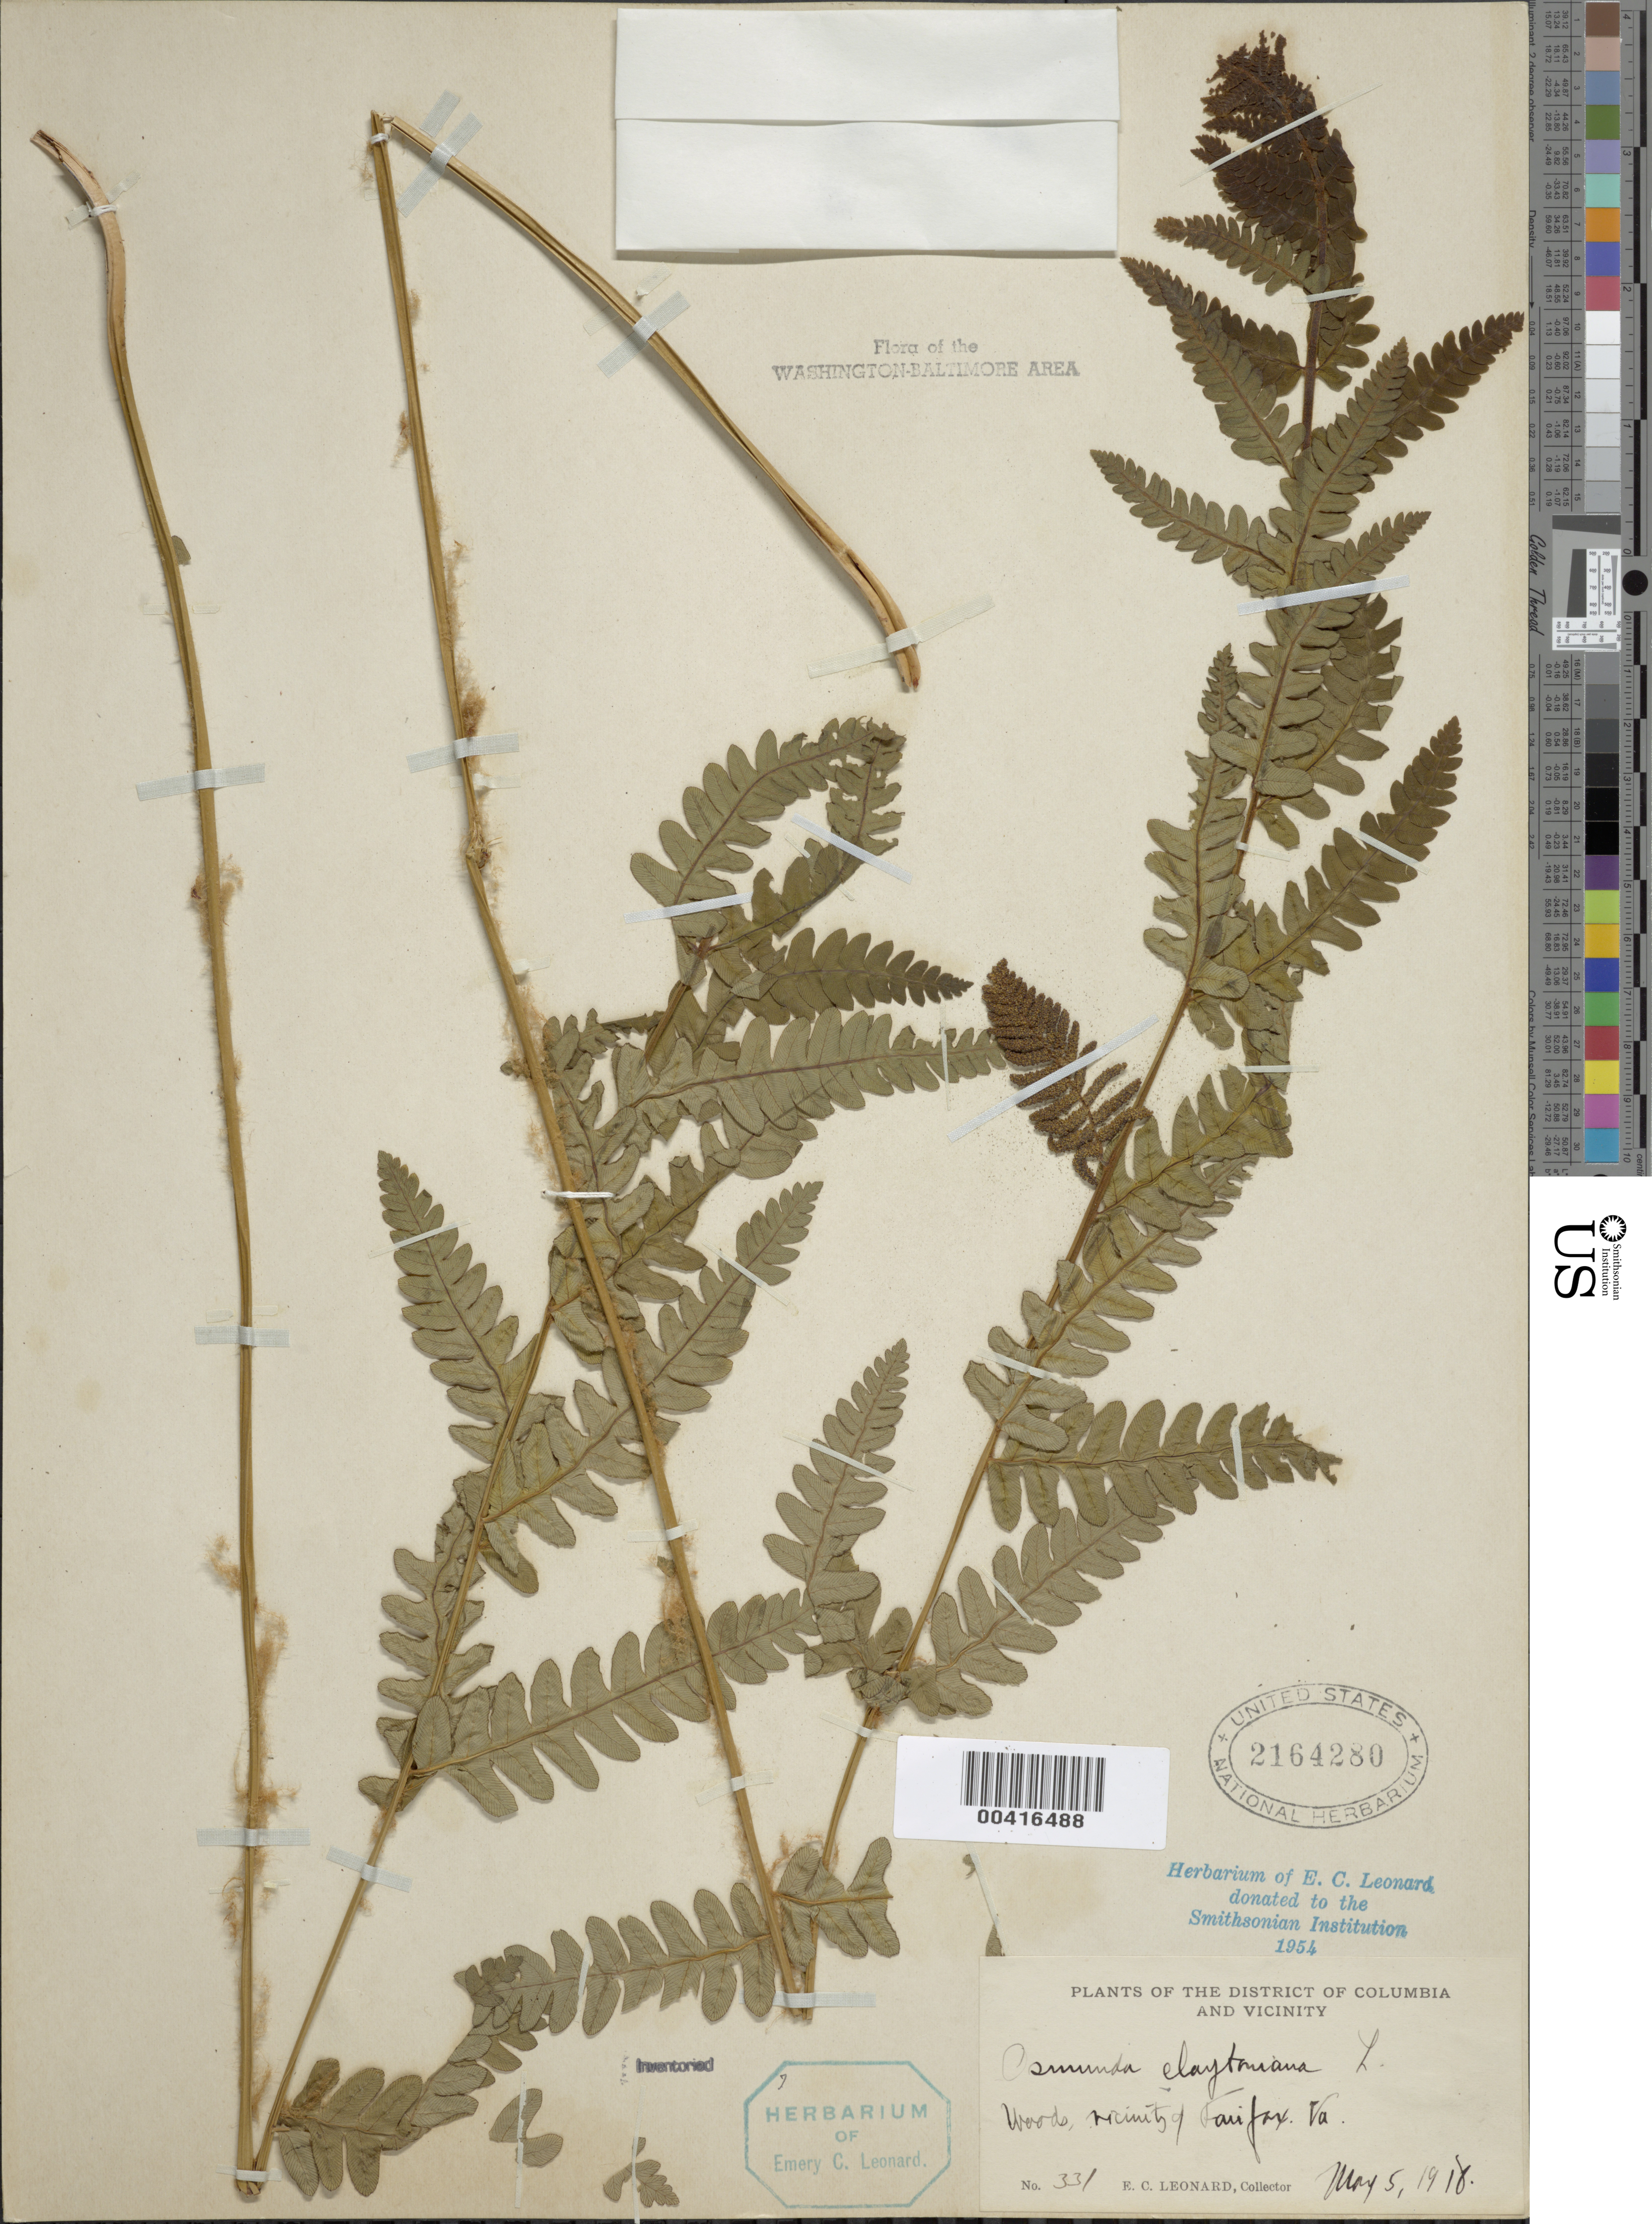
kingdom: Plantae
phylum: Tracheophyta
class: Polypodiopsida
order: Osmundales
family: Osmundaceae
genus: Osmunda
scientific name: Osmunda claytoniana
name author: (L.) Tagawa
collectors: E. C. Leonard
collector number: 331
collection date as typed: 05 May 1918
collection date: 1918-05-05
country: United States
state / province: Virginia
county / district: Fairfax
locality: Fairfax vicinity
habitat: Woods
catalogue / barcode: US 2164280